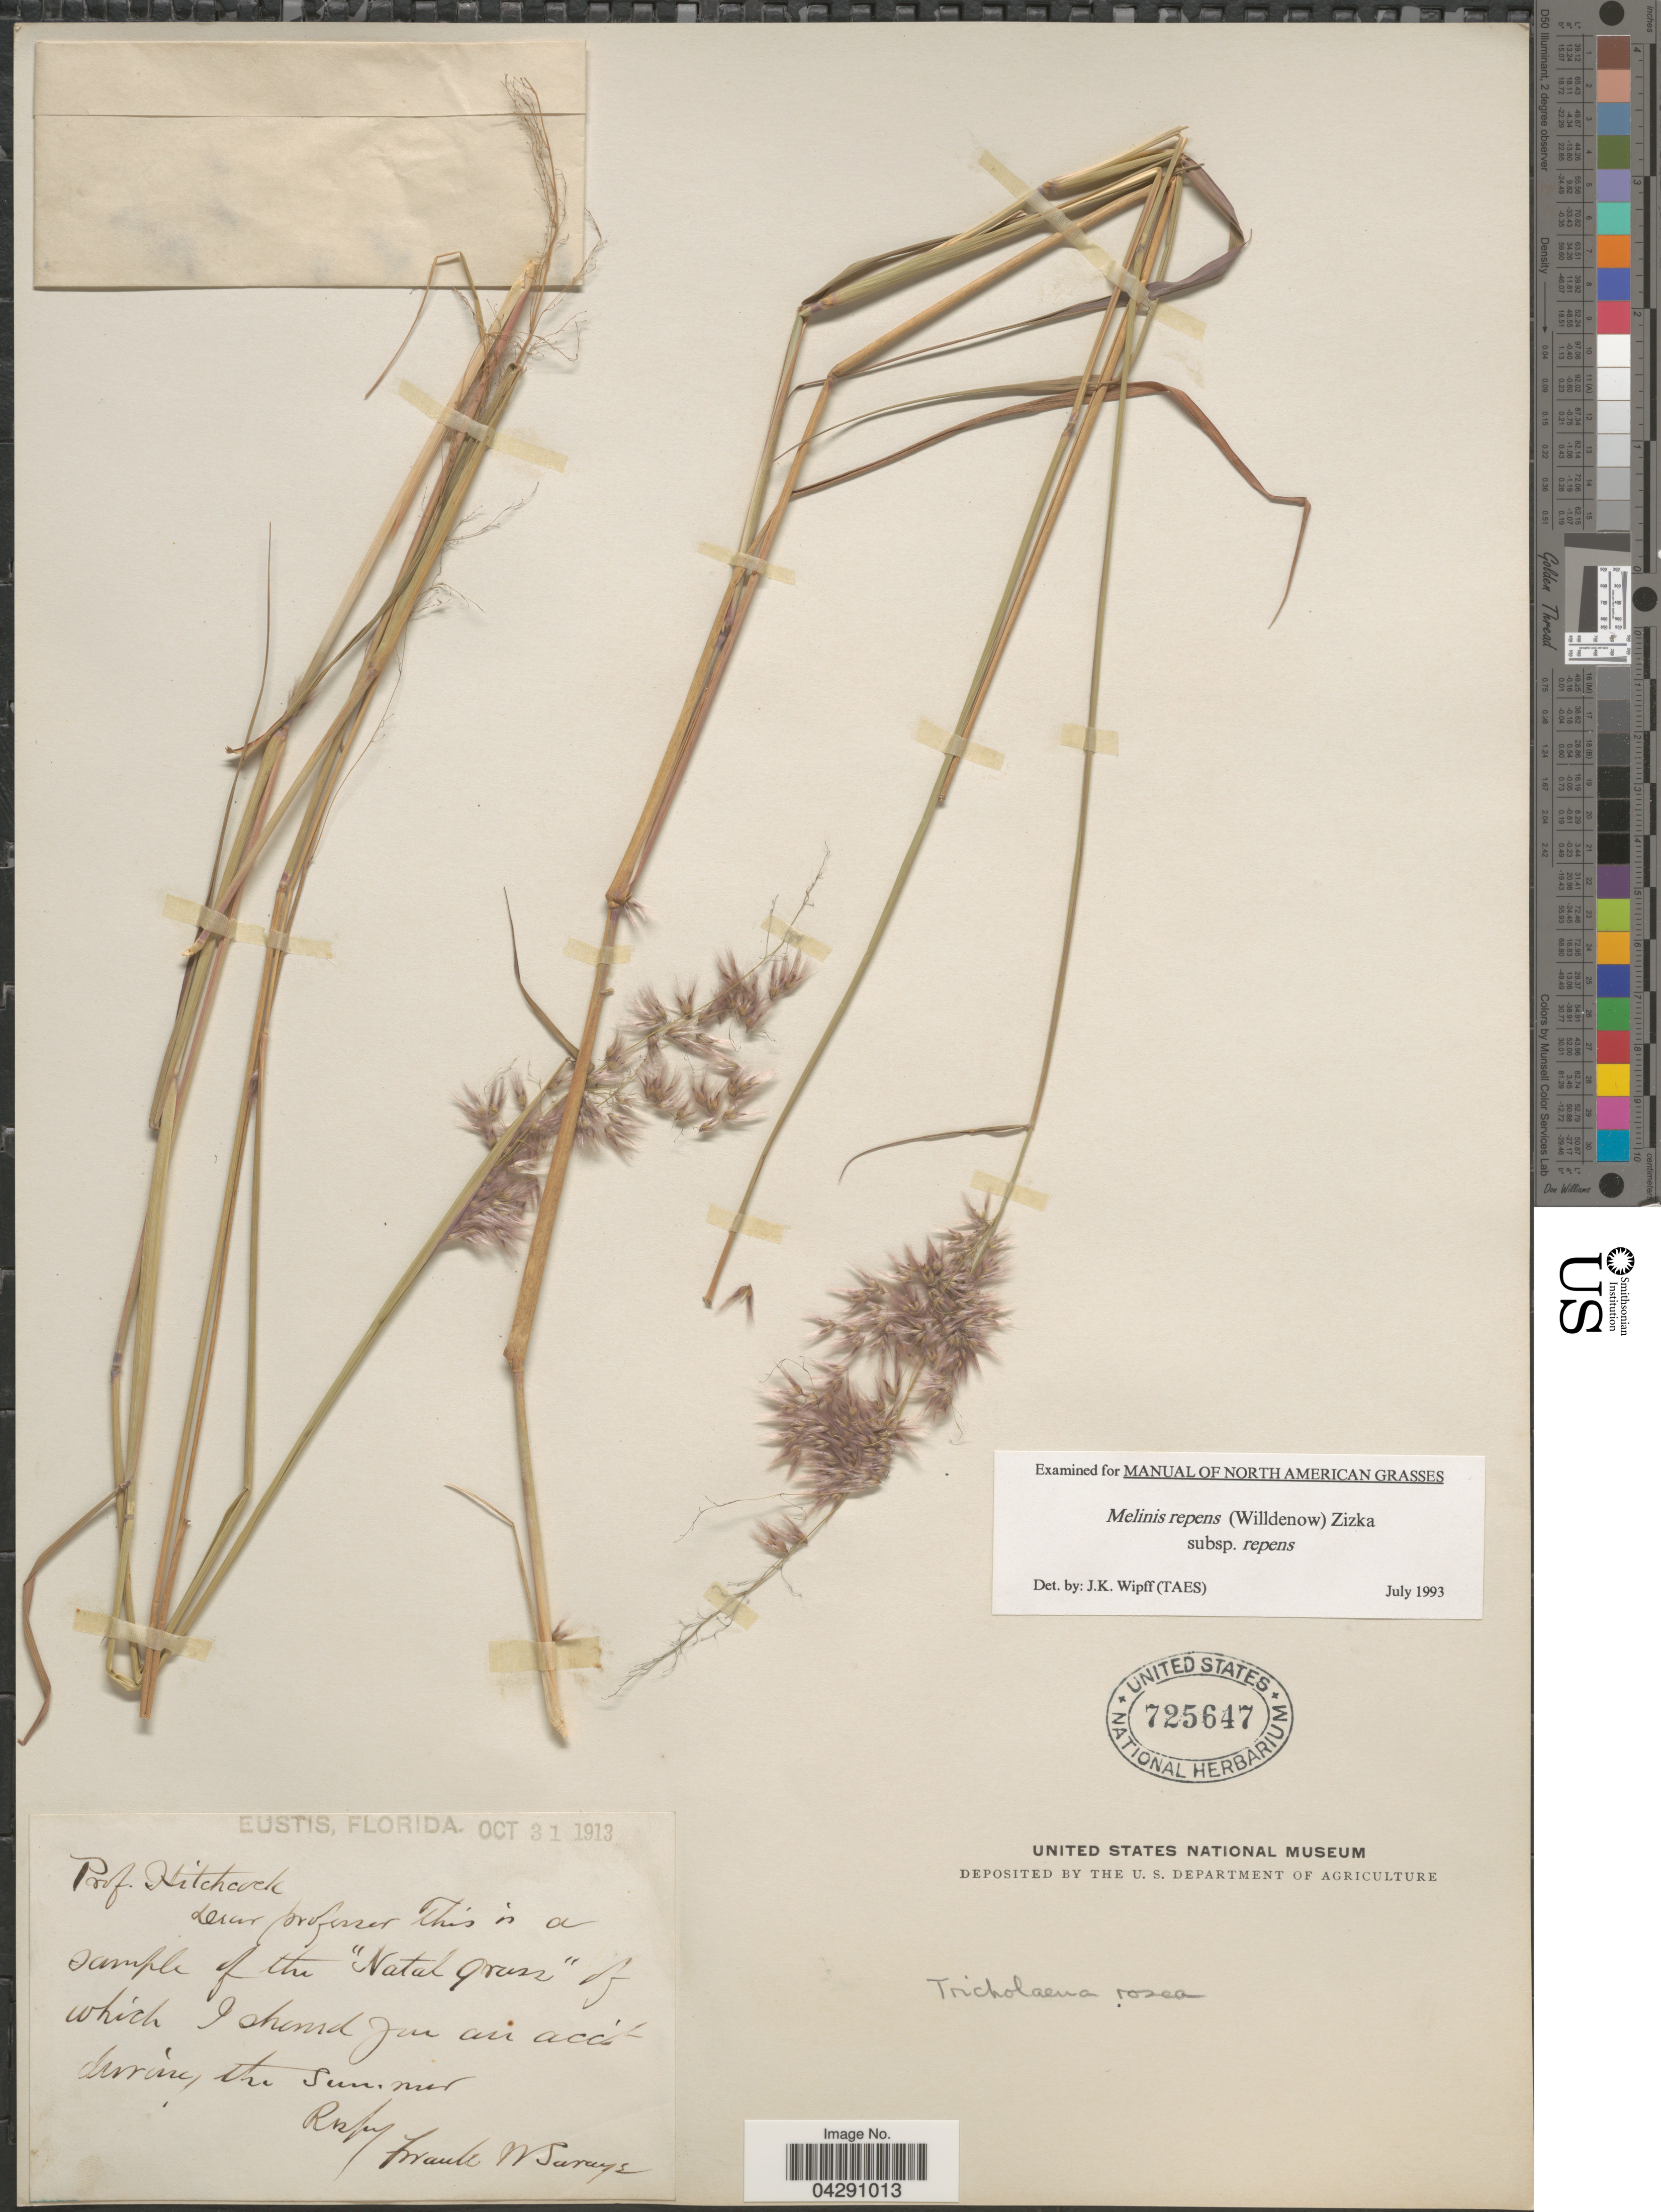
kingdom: Plantae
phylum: Tracheophyta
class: Liliopsida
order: Poales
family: Poaceae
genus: Melinis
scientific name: Melinis repens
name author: (Willd.) Zizka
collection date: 1913-10-31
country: United States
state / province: Florida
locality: Eustis.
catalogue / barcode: US 725647